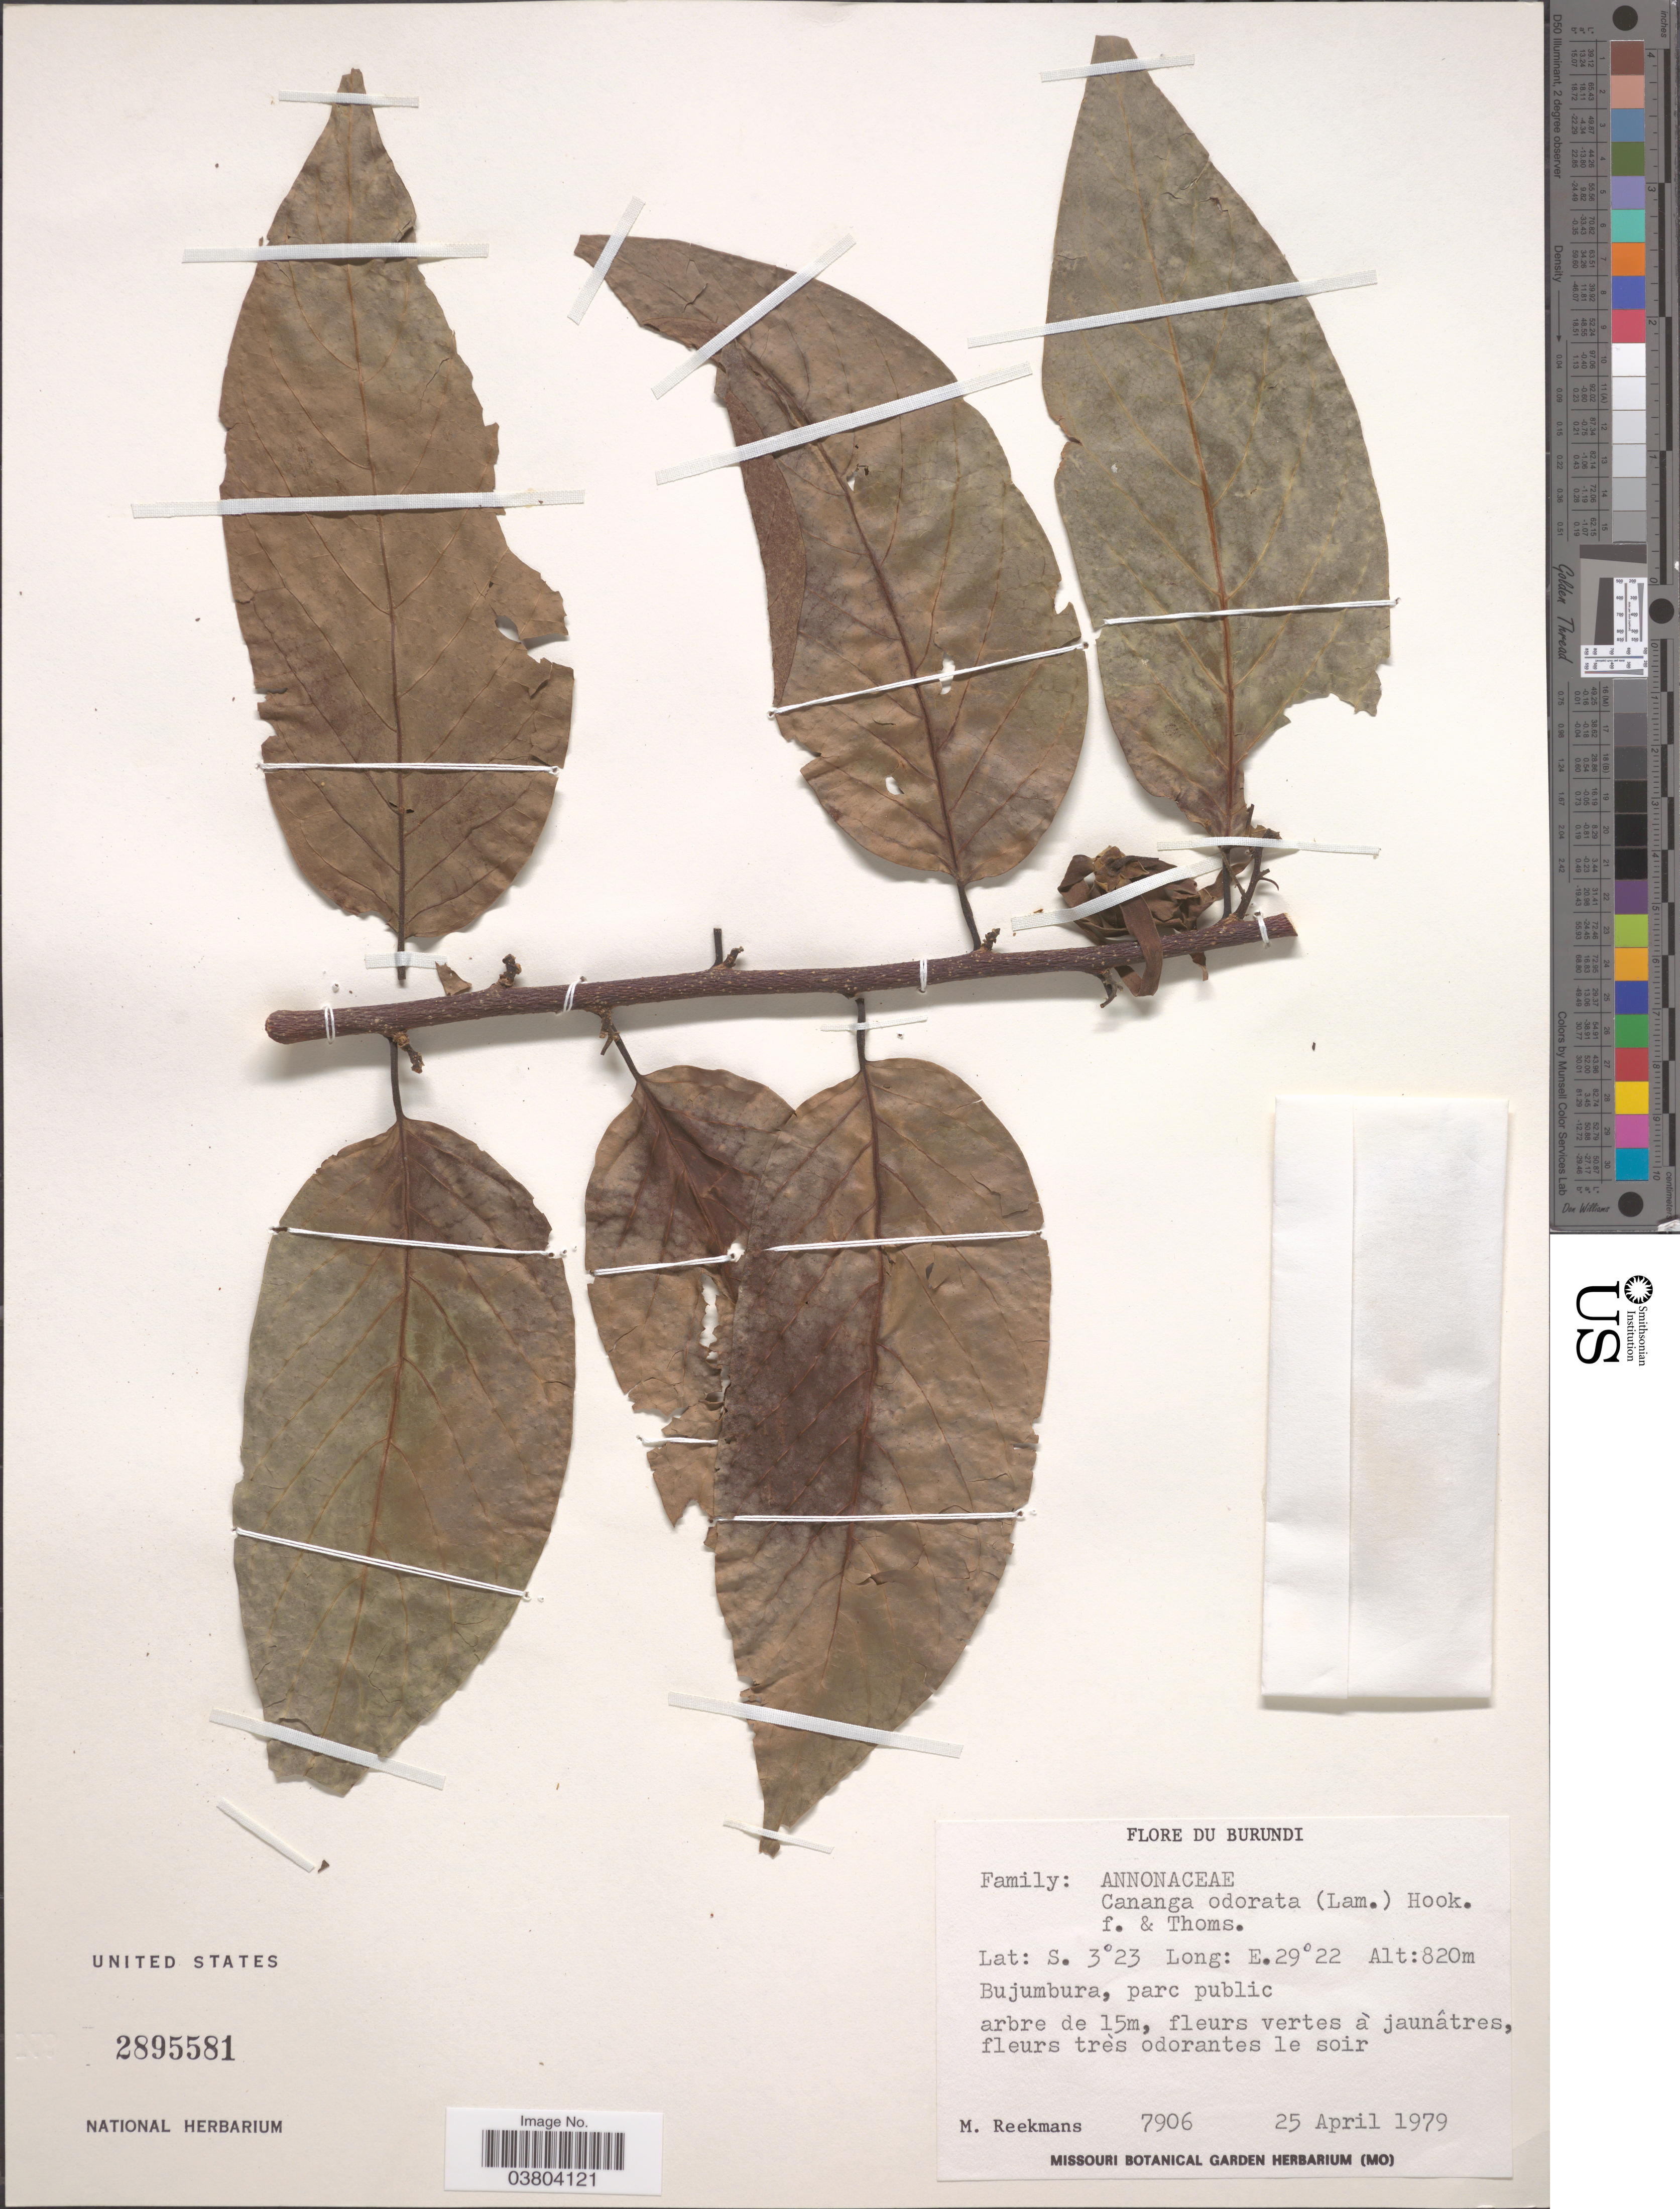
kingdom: Plantae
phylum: Tracheophyta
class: Magnoliopsida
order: Magnoliales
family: Annonaceae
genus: Cananga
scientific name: Cananga odorata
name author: (Lam.) Hook. f. & Thomson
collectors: M. Reekmans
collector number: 7906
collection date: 1979-04-25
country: Burundi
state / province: Bujumura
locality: Bujumbura, parc public.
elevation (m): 820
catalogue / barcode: US 2895581